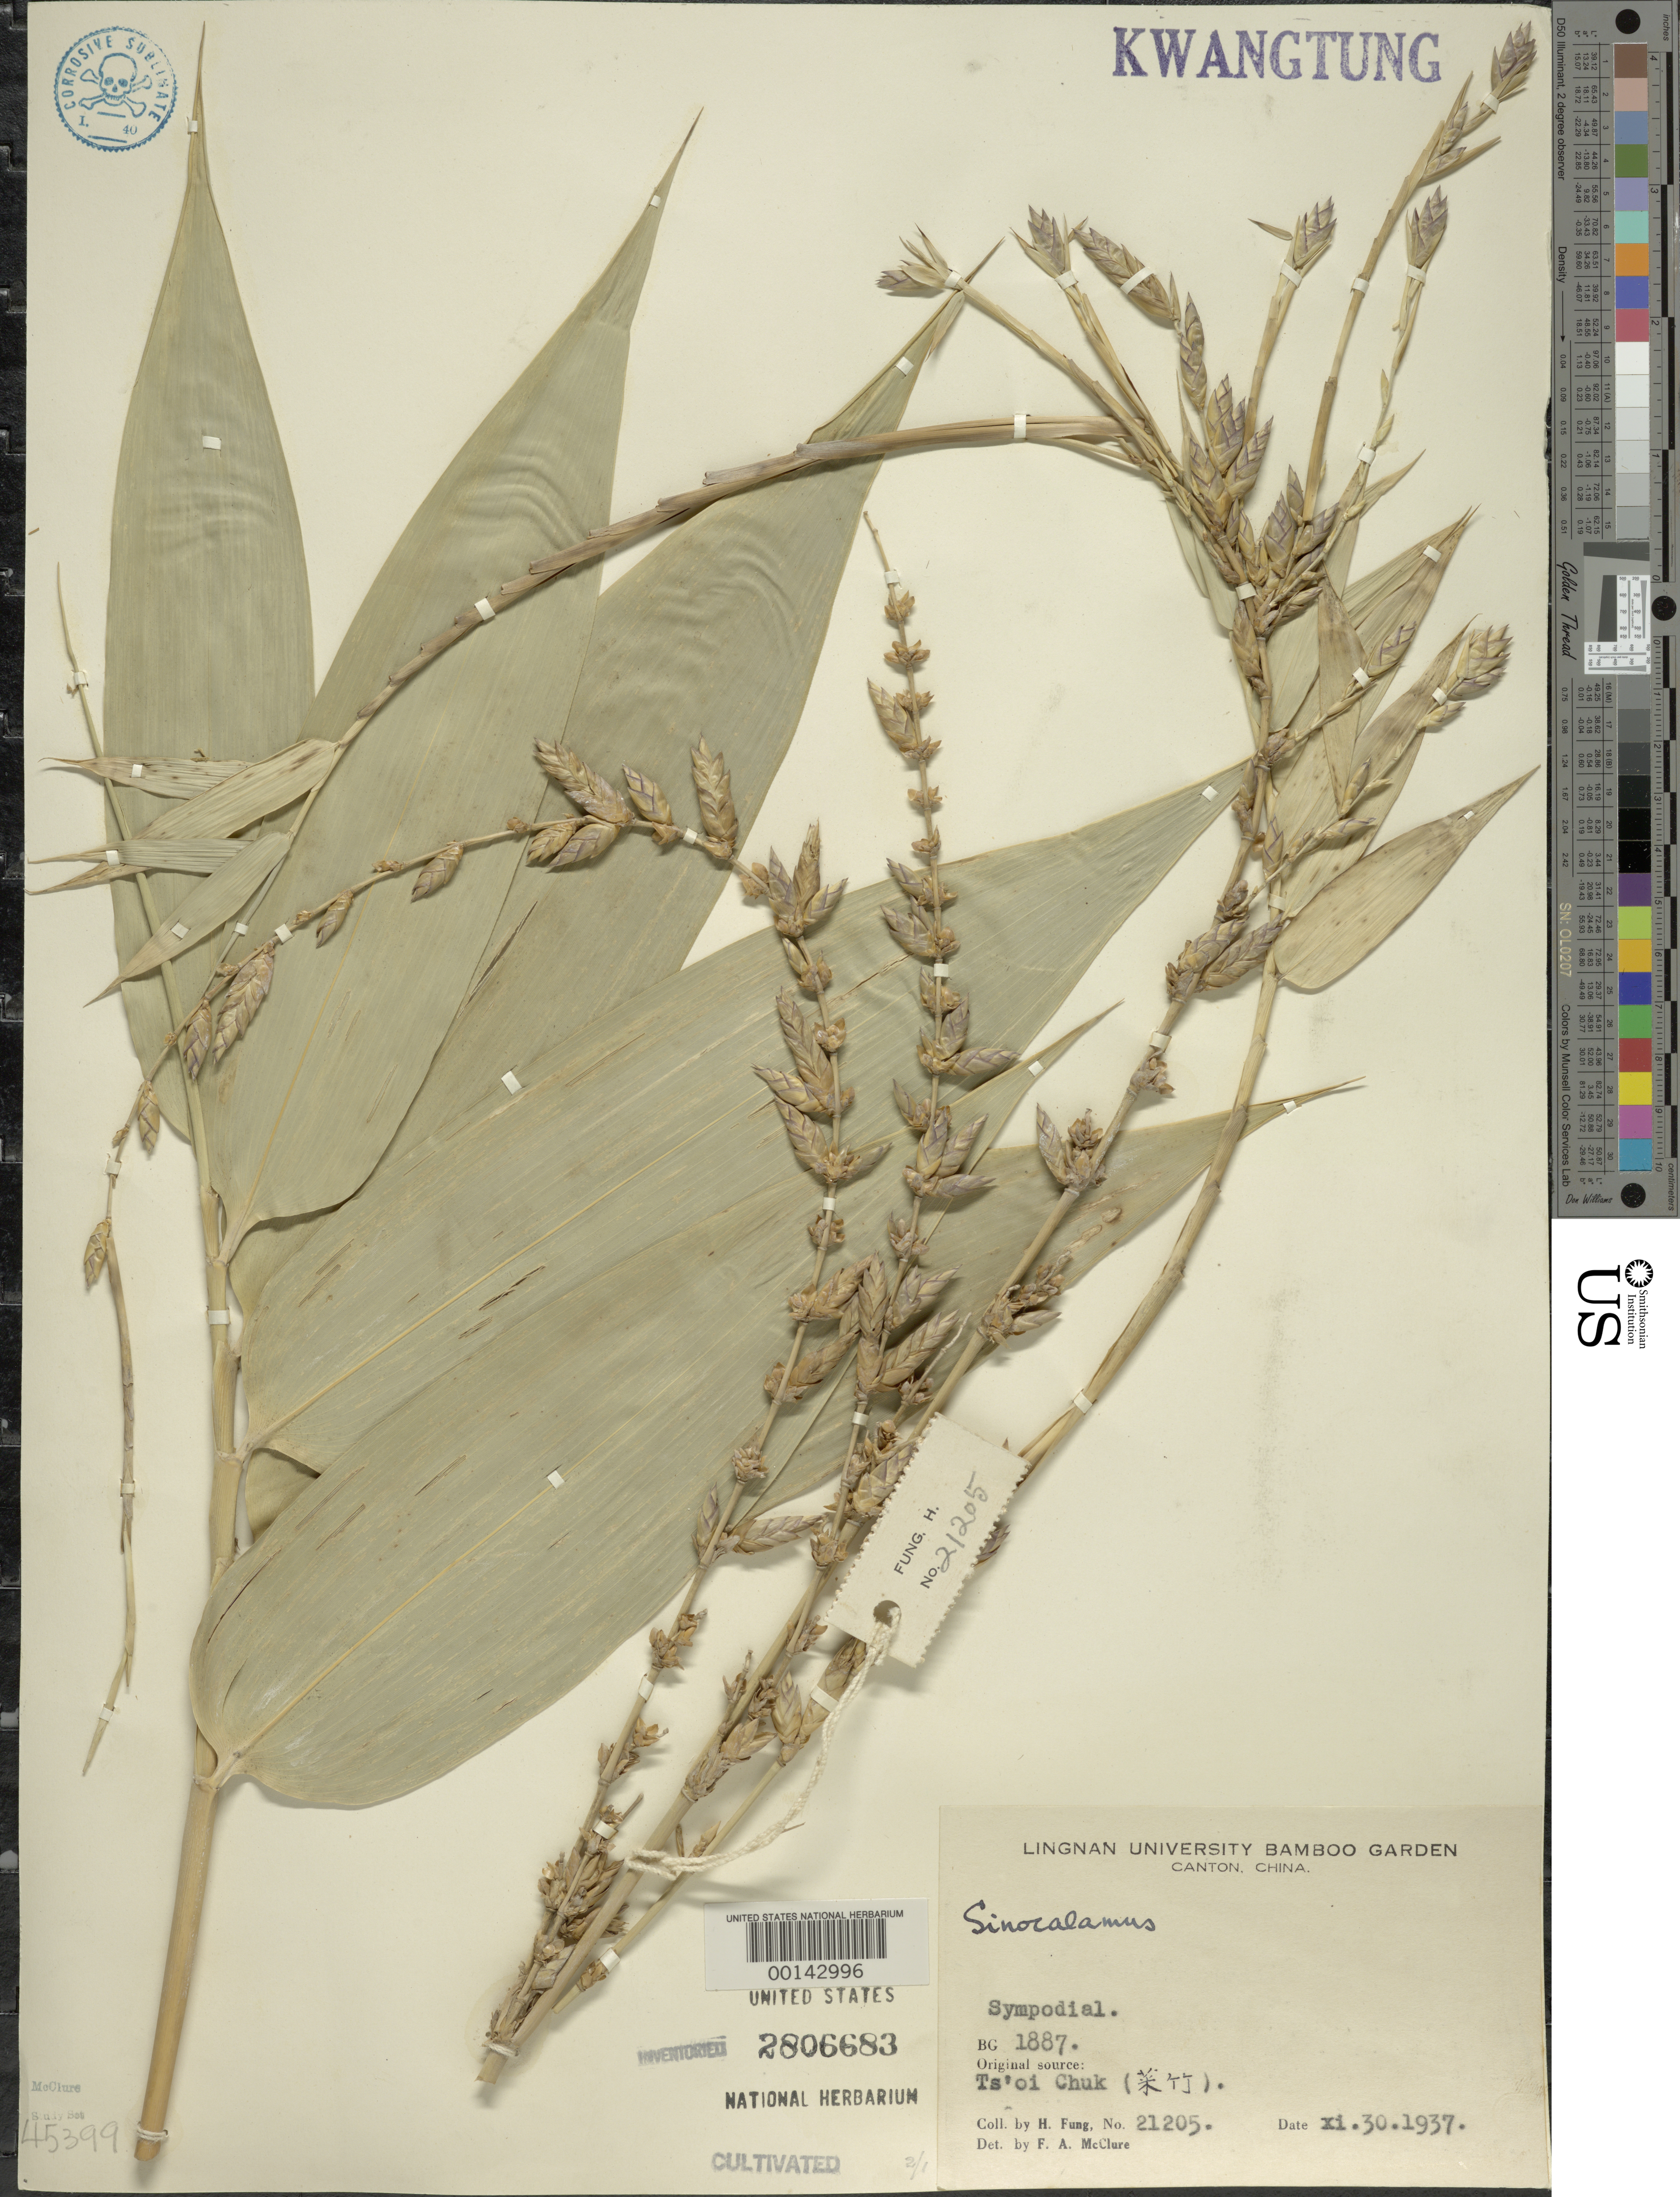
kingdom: Plantae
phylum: Tracheophyta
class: Liliopsida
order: Poales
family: Poaceae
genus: Sinocalamus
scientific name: Sinocalamus sp.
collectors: H. L. Fung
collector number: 21205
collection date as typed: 30 Nov 1937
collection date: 1937-11-30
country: China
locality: Lingnan University Bamboo Garden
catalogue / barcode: US 2806683